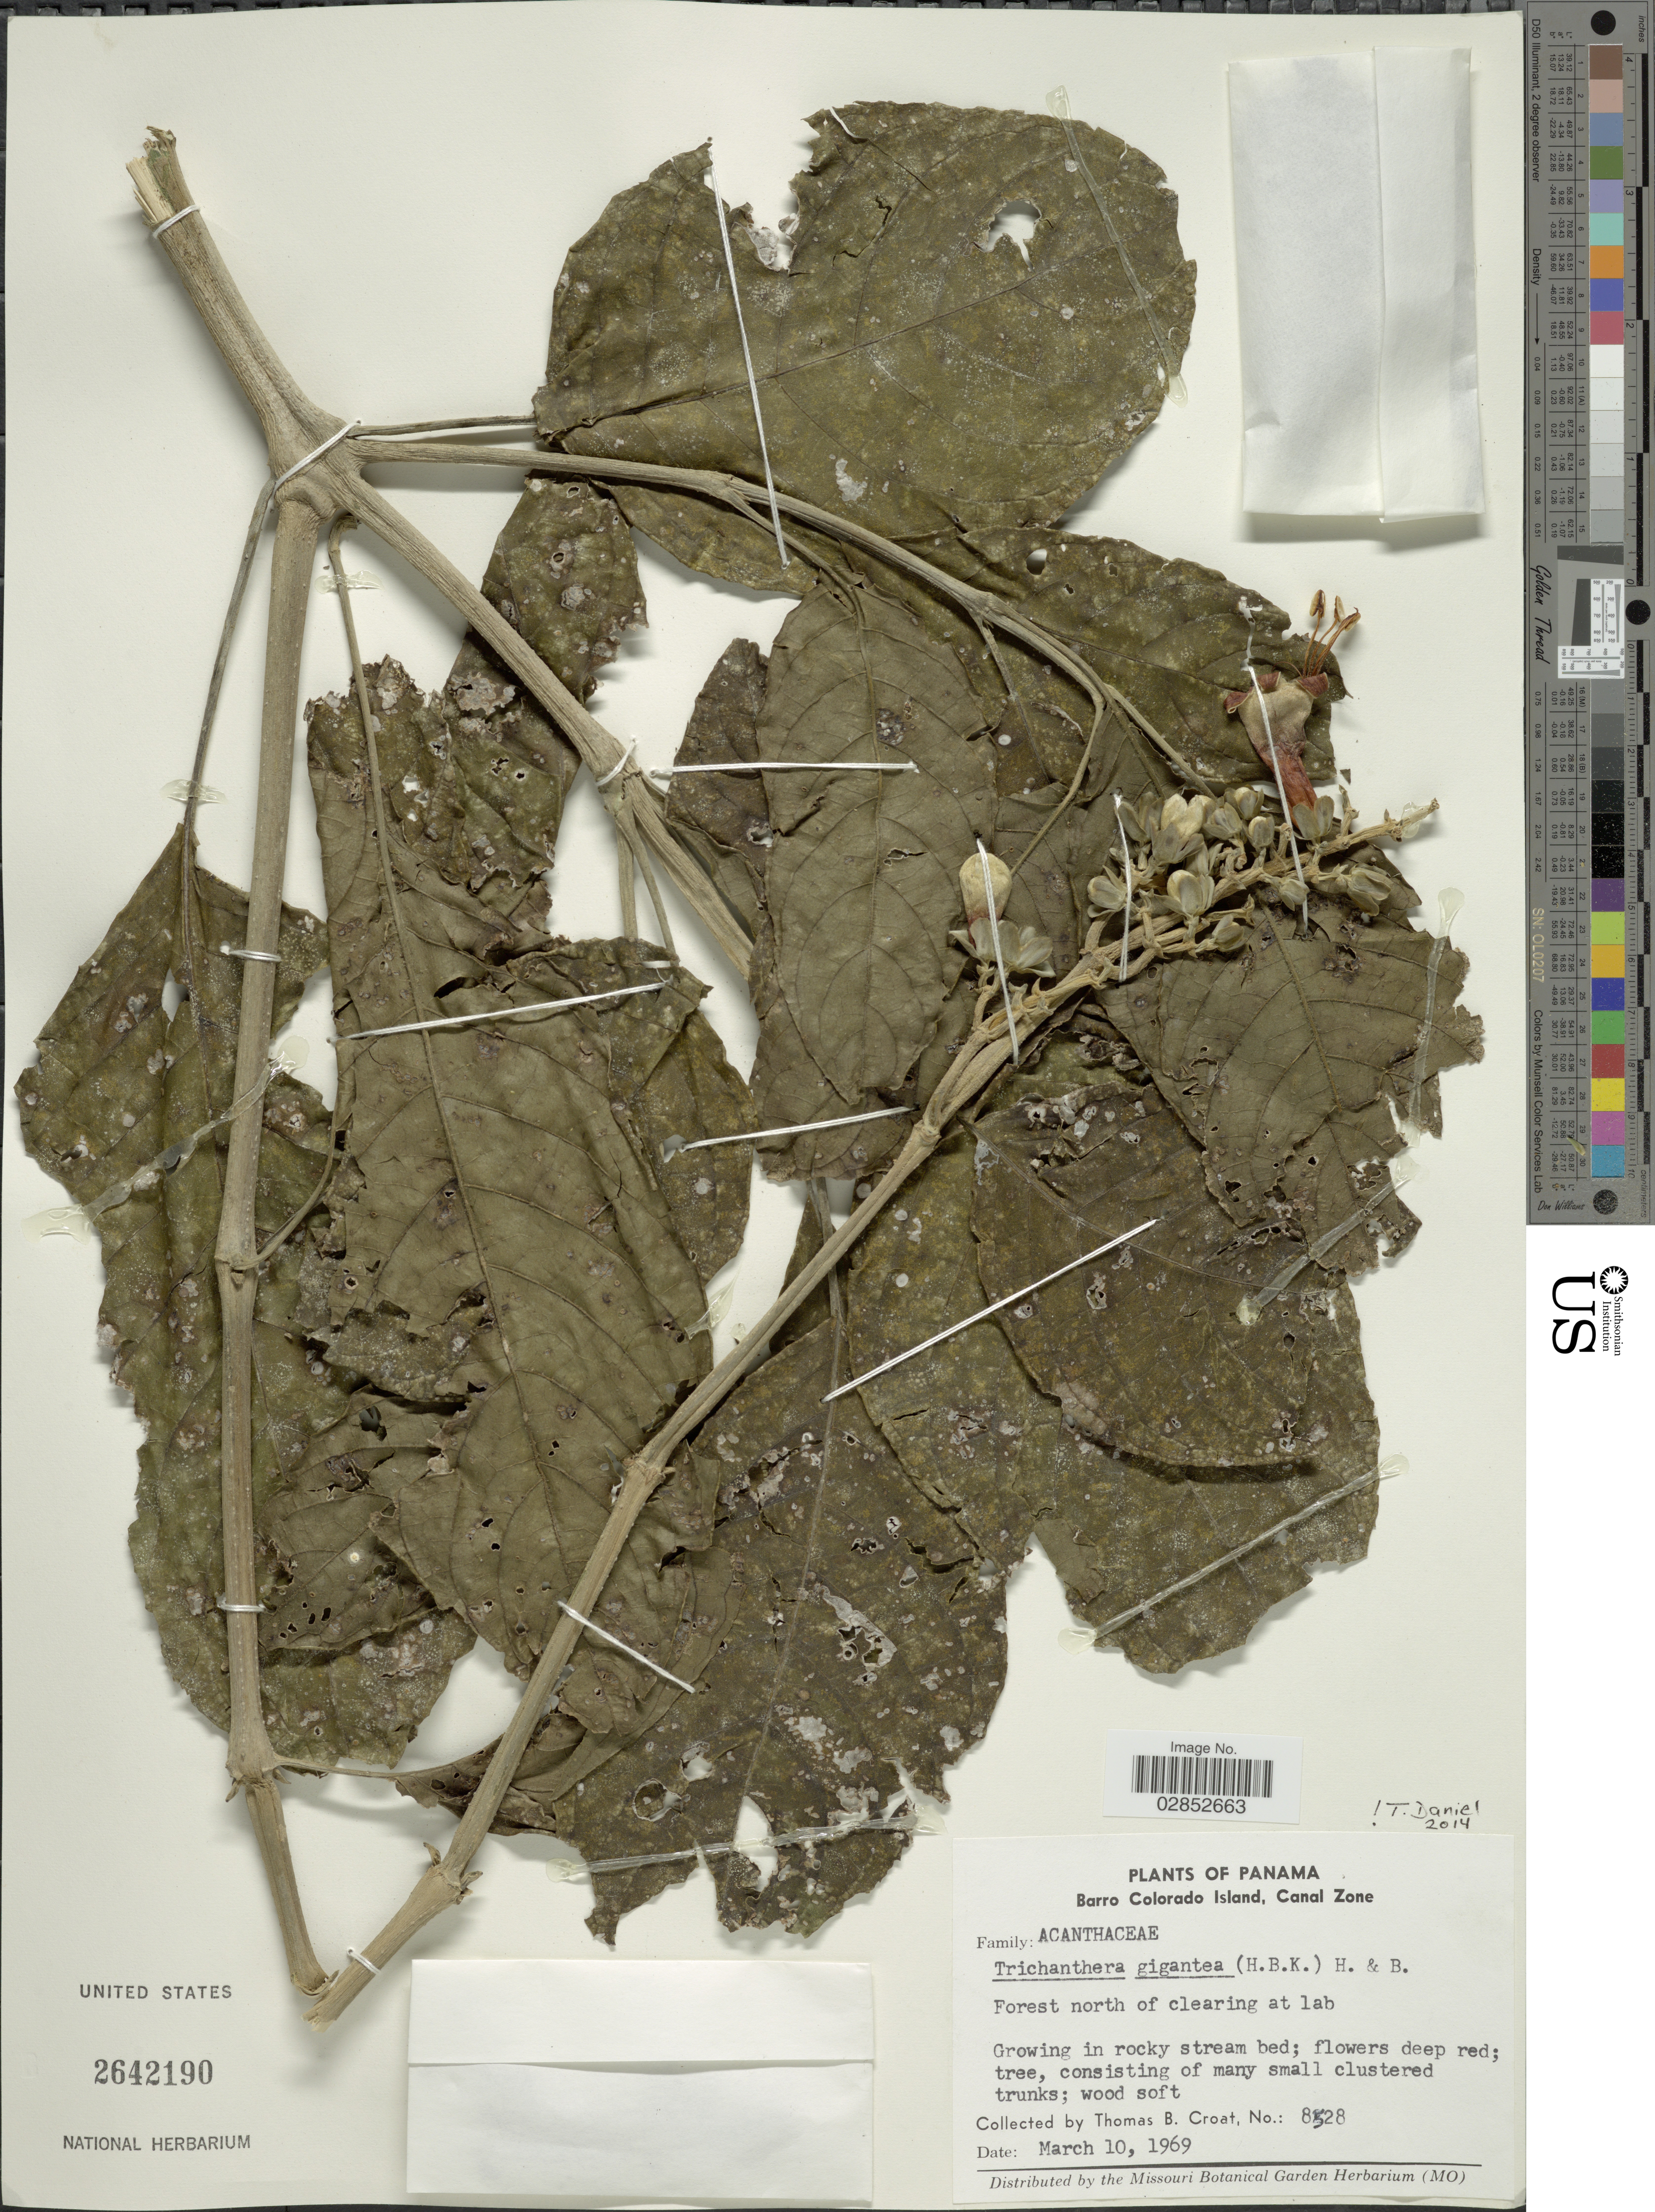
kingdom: Plantae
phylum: Tracheophyta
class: Magnoliopsida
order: Lamiales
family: Acanthaceae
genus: Trichanthera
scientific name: Trichanthera gigantea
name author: (Bonpl.) Nees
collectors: T. B. Croat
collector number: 8528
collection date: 1969-03-10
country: Panama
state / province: Panamá Oeste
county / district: Canal Zone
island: Barro Colorado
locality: Barro Colorado Island, Canal Zone, Forest north of clearing at lab.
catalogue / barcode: US 2642190